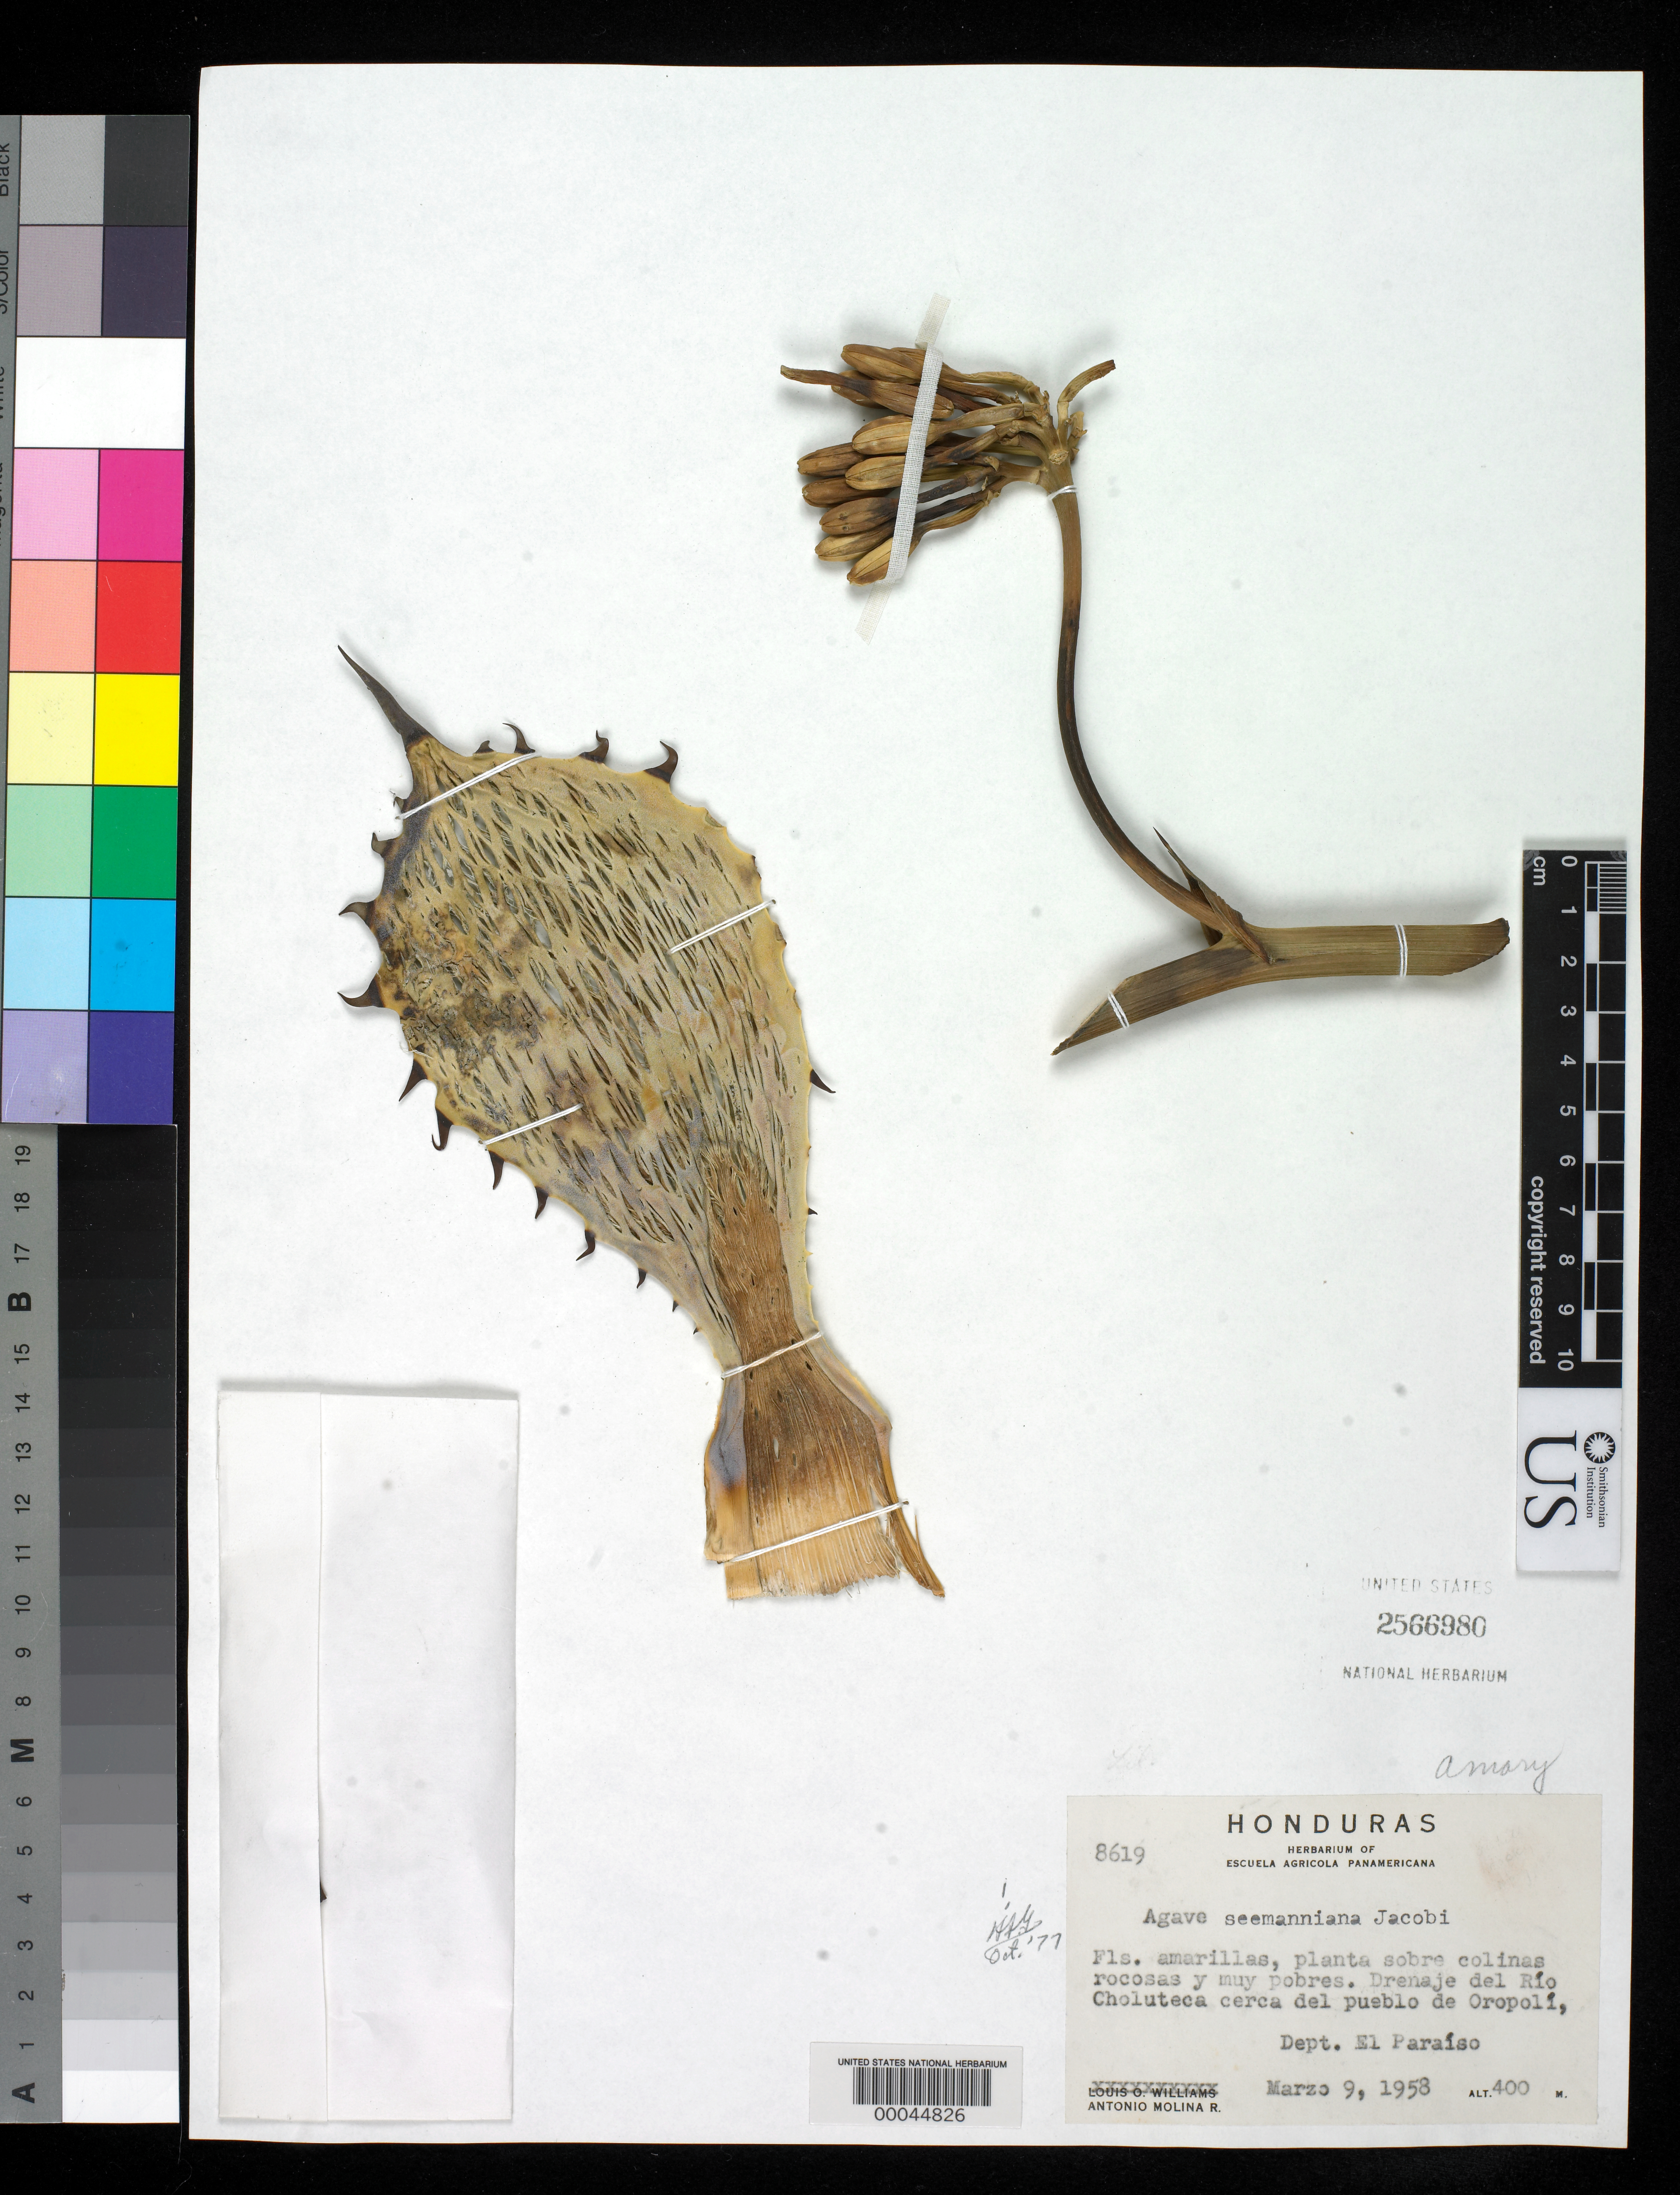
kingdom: Plantae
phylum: Tracheophyta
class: Liliopsida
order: Asparagales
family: Asparagaceae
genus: Agave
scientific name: Agave seemanniana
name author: Jacobi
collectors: A. Molina R.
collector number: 8619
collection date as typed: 09 Mar 1958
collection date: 1958-03-09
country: Honduras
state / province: El Paraíso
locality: Near the village of Oropoli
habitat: On rocky hill; drainage of river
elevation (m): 400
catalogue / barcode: US 2566980